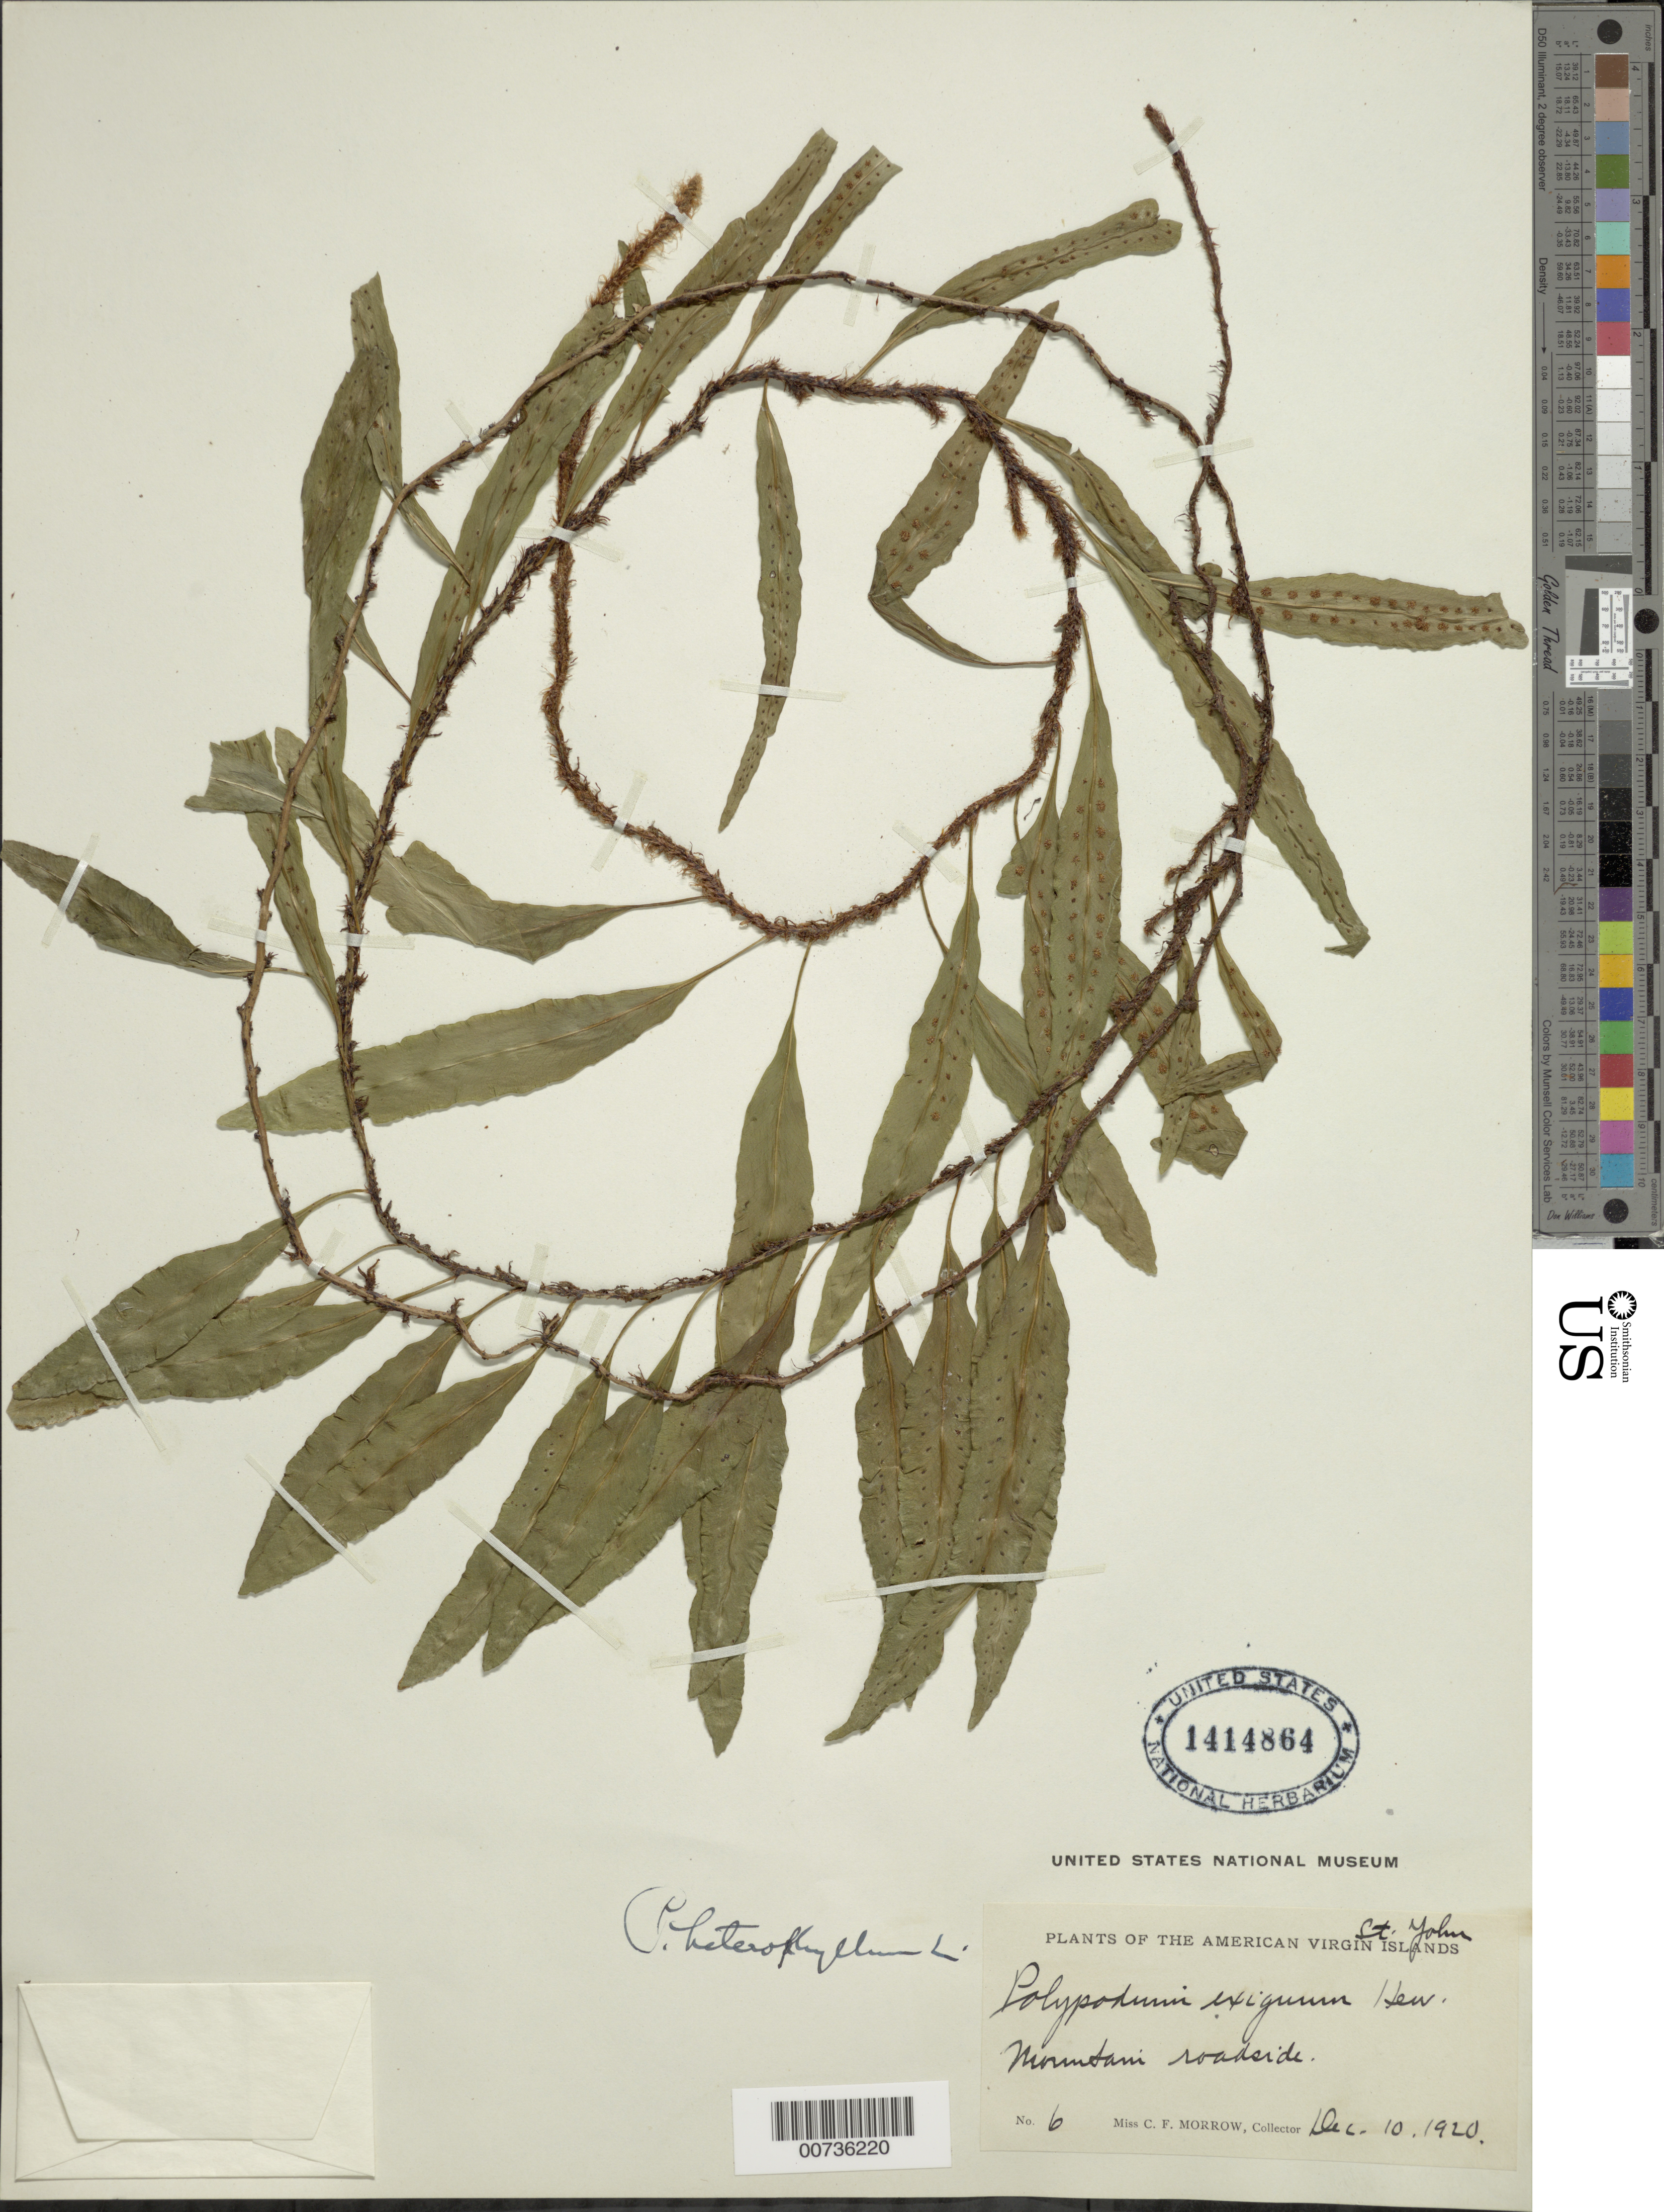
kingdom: Plantae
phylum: Tracheophyta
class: Polypodiopsida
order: Polypodiales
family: Polypodiaceae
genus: Microgramma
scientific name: Microgramma heterophylla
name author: (L.) Wherry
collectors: C. Morrow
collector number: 6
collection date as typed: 10 Dec 1920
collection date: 1920-12-10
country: U.S. Virgin Islands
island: St. John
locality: Mountain roadside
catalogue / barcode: US 1414864